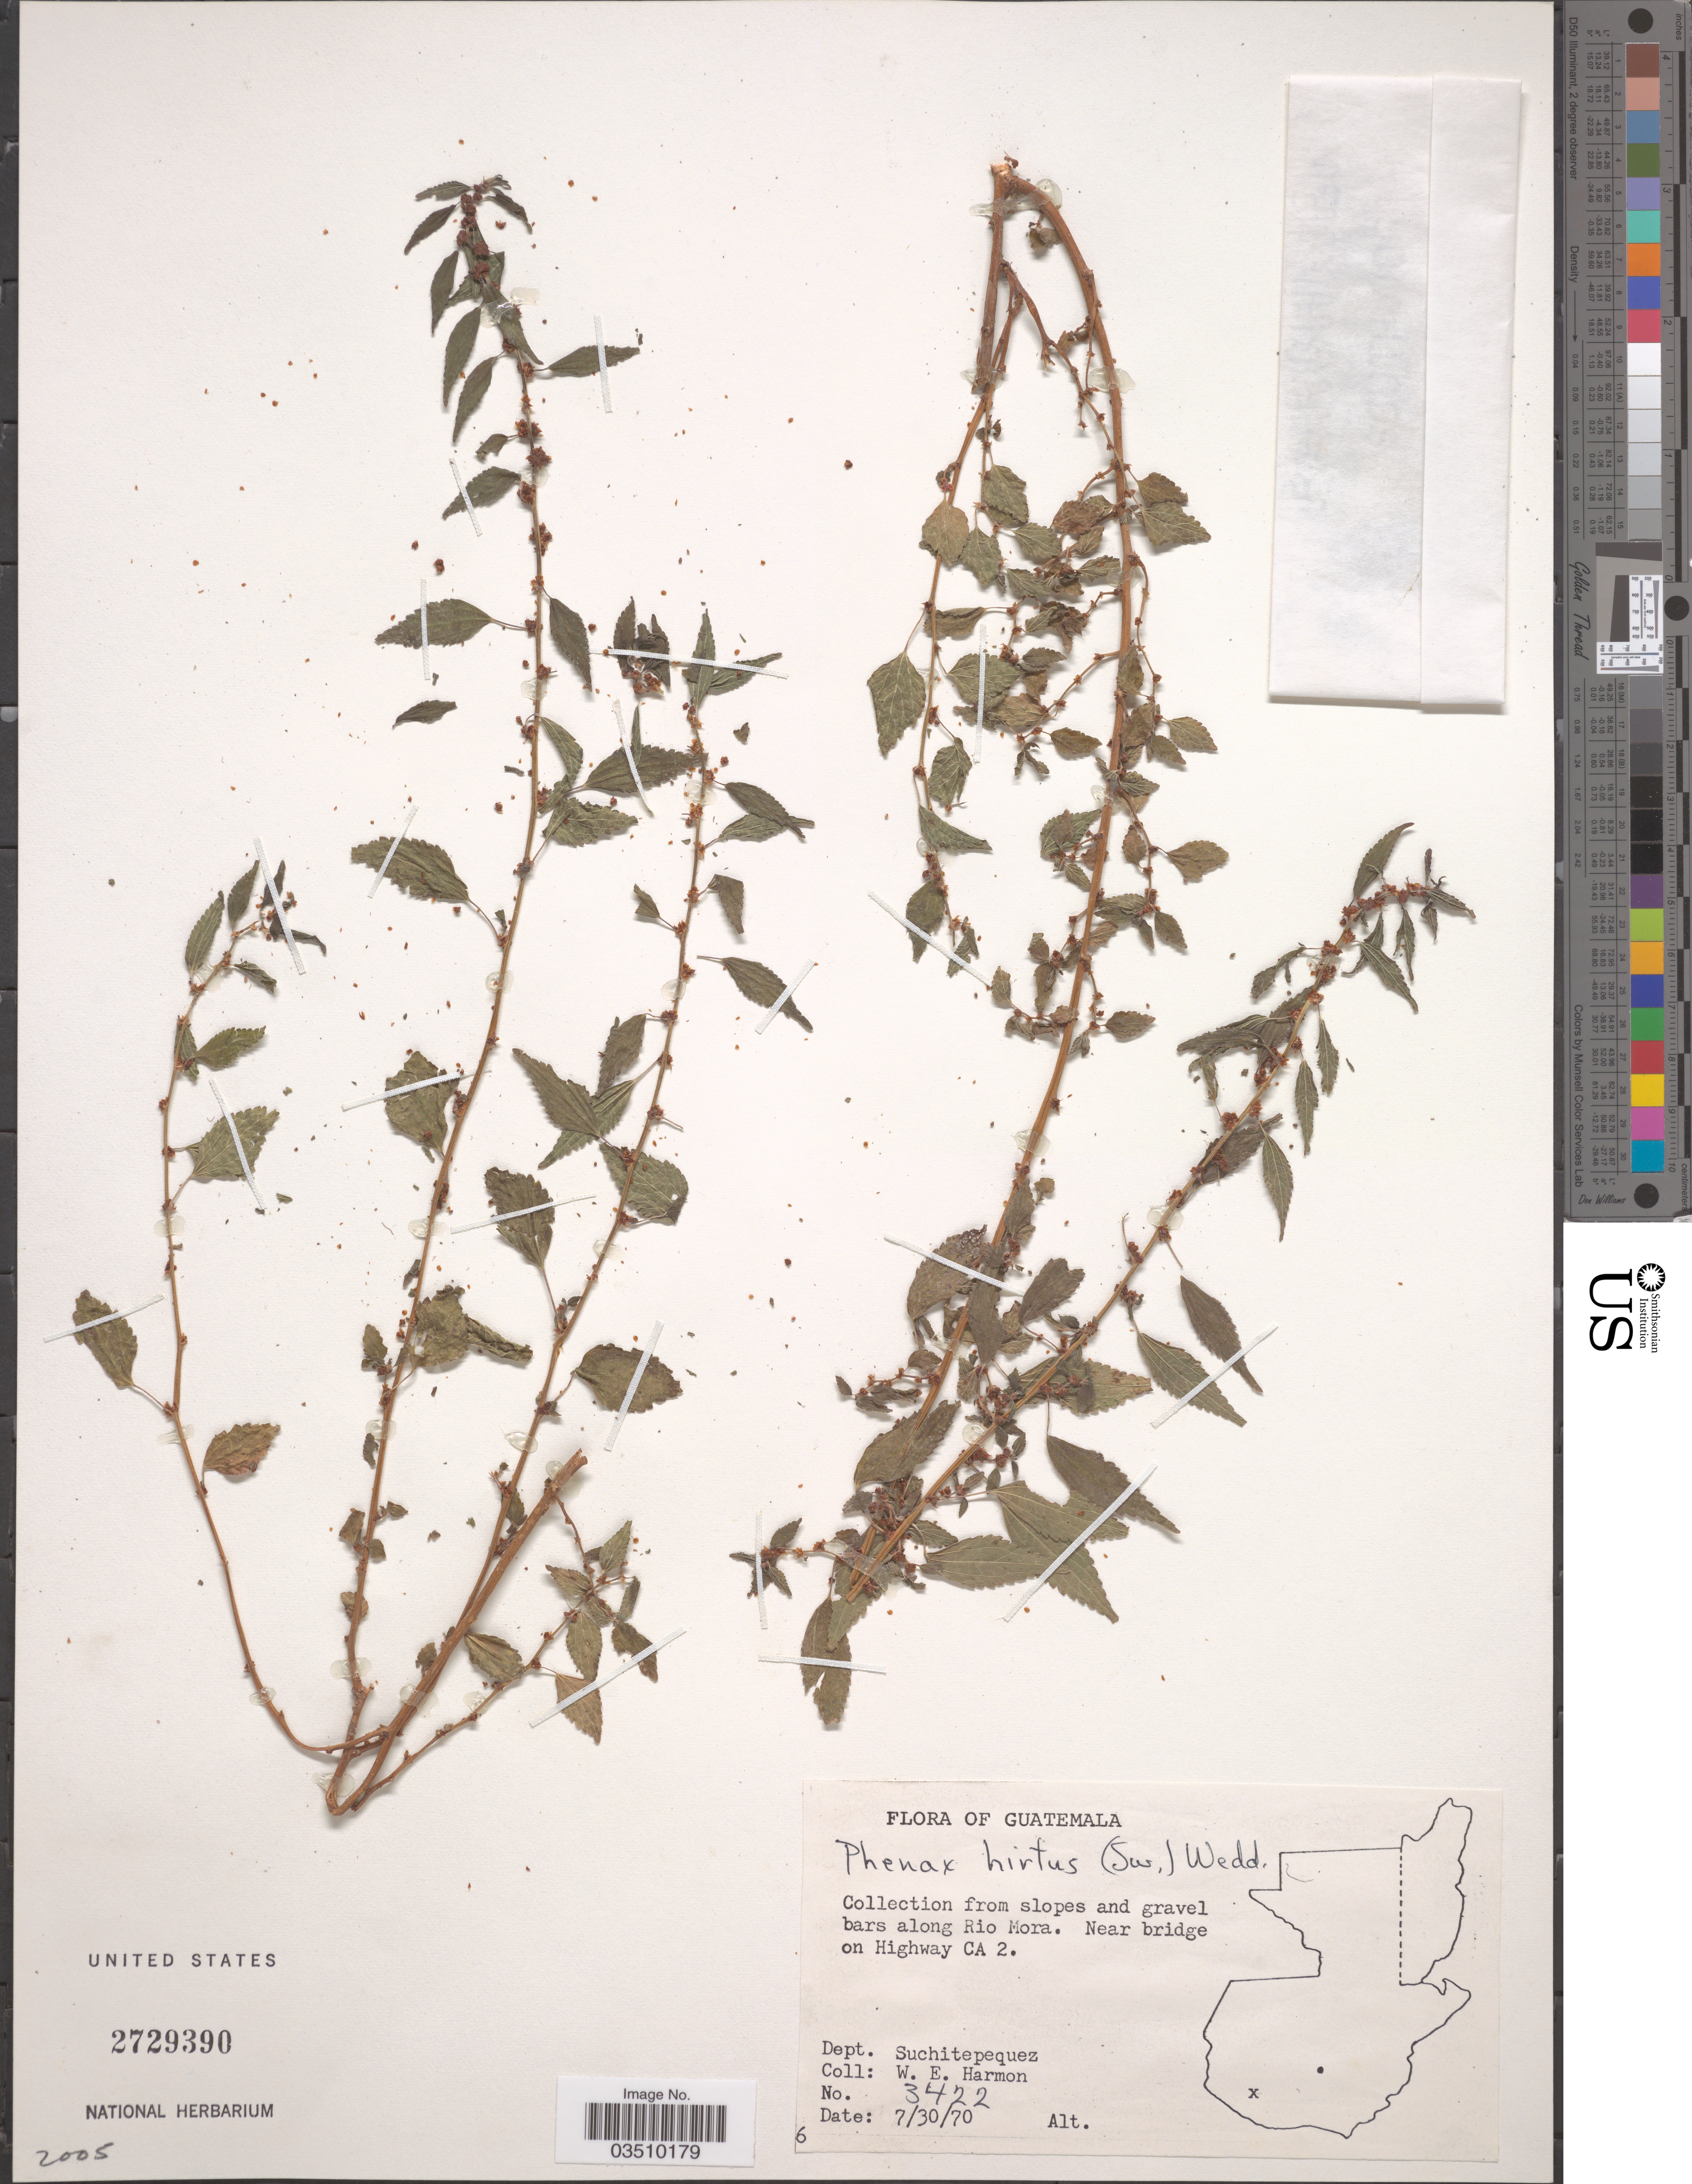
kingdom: Plantae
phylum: Tracheophyta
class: Magnoliopsida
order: Rosales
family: Urticaceae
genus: Phenax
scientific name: Phenax hirtus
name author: (Sw.) Wedd.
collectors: W. E. Harmon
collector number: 3422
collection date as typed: Transcribed d/m/y: 30/7/70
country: Guatemala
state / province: Suchitepequez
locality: From slopes and gravel bars along Rio Mora. Near bridge on Highway CA 2. Dept. Suchitepequez.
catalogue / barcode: US 2729390